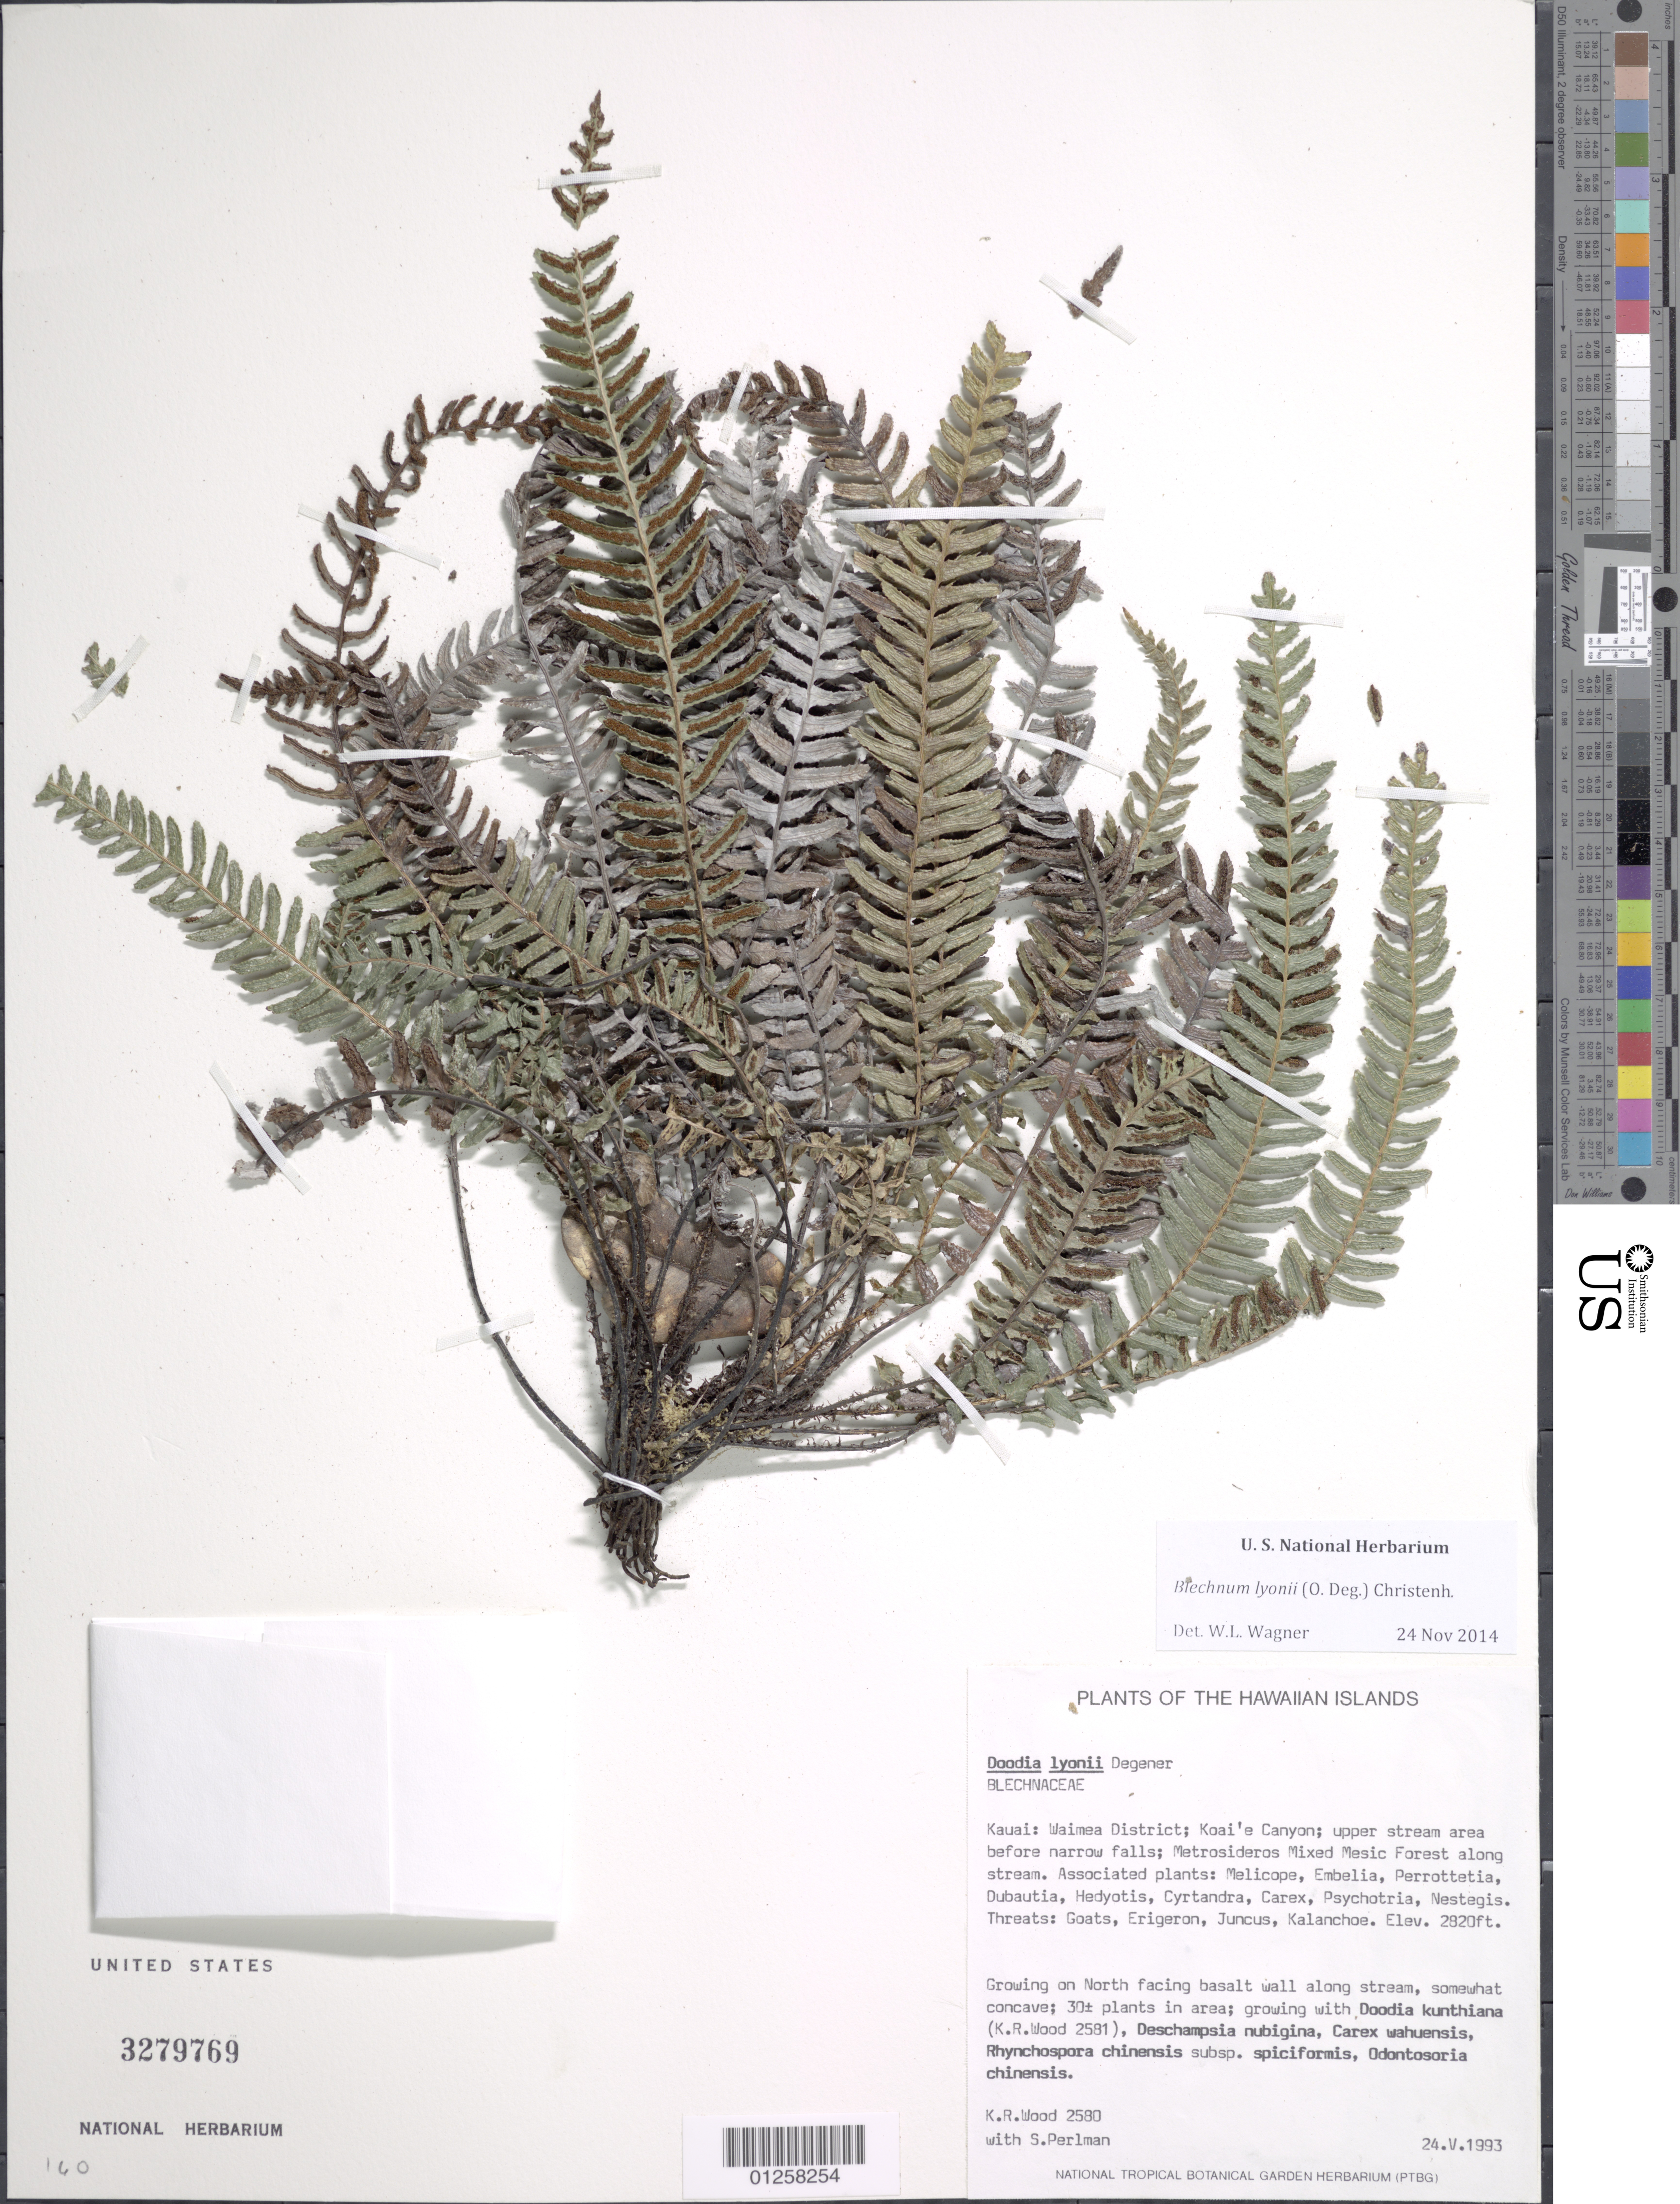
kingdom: Plantae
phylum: Tracheophyta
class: Polypodiopsida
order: Polypodiales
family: Blechnaceae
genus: Doodia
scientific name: Doodia lyonii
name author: O. Deg.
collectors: K. R. Wood & S. P. Perlman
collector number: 2580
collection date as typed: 24 May 1993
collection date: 1993-05-24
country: United States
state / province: Hawaii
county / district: Kauai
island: Kaua'i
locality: Waimea District, Koaie Canyon, upper stream area before narrow falls.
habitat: Mixed mesic forest along stream. Growing on north facing basalt wall along stream.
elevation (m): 860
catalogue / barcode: US 3279769